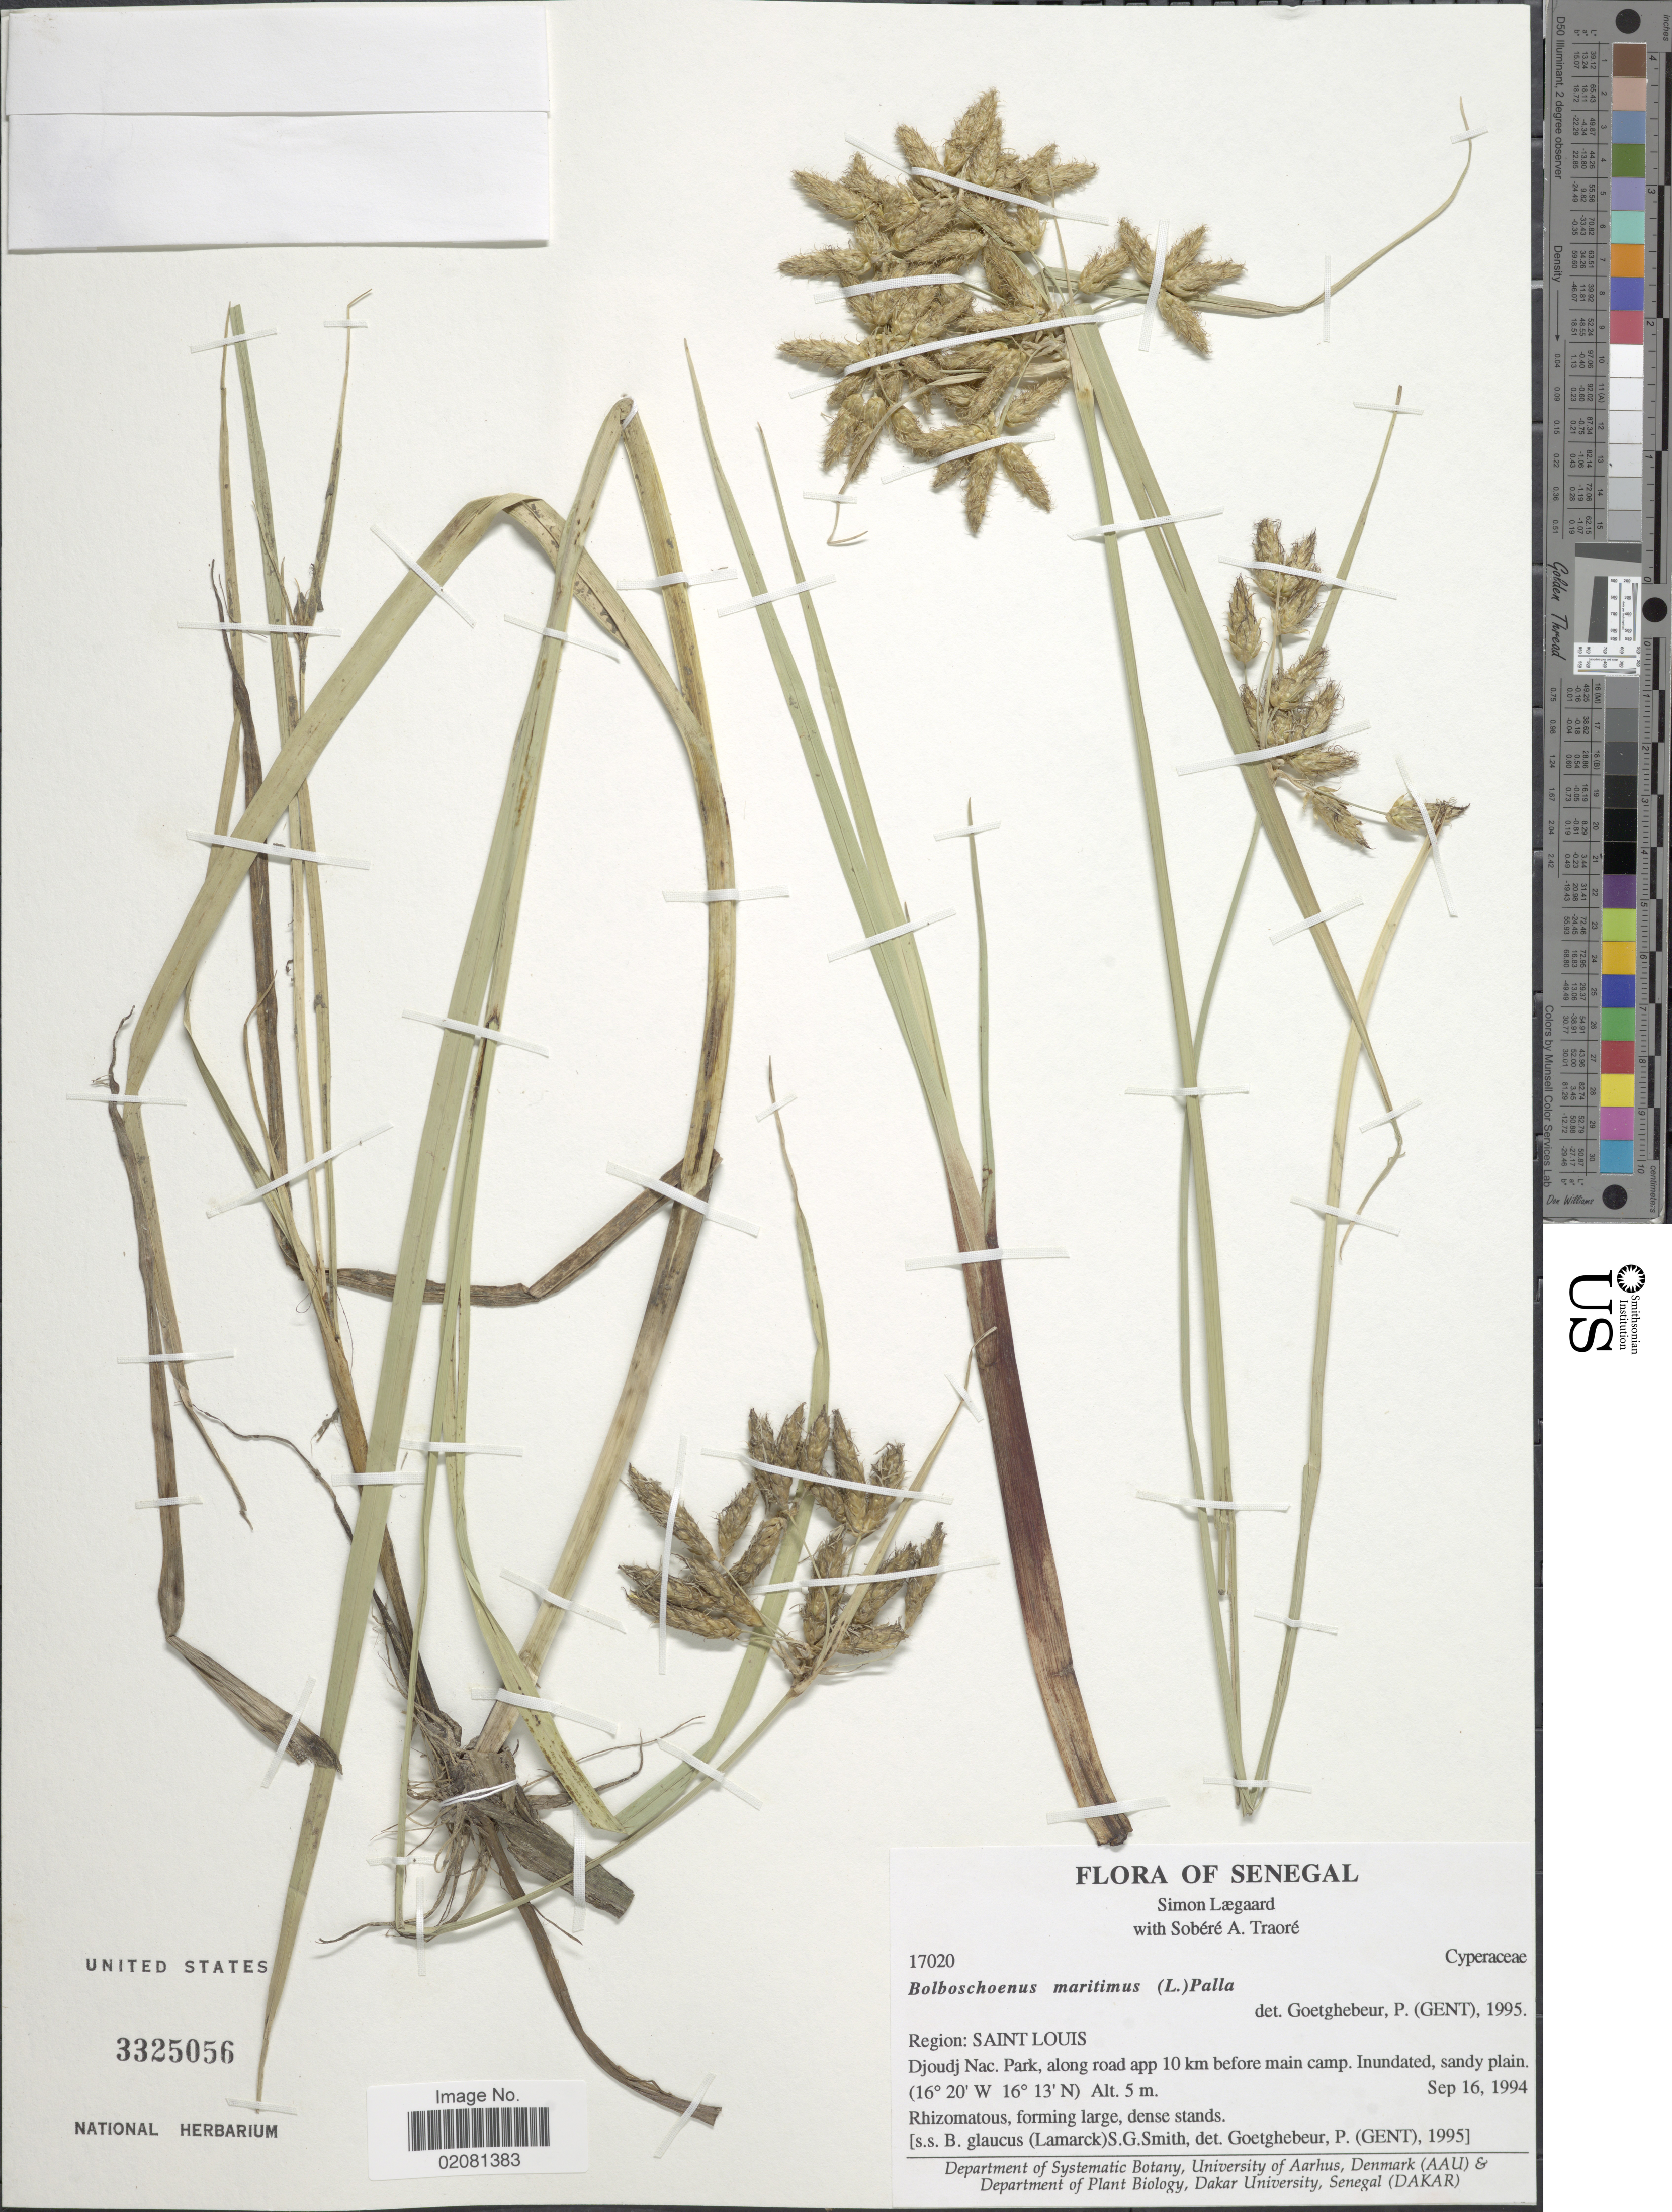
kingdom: Plantae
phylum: Tracheophyta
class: Liliopsida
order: Poales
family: Cyperaceae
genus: Bolboschoenus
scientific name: Bolboschoenus glaucus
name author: (Lam.) S.G. Sm.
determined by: Strong, Mark T., (BOT), Smithsonian Institution - National Museum of Natural History (UNITED STATES)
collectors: S. Lægaard & S. Traore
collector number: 17020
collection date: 1994-09-16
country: Senegal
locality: Region: Saint Louis. Djoudj Nac. Park, along road app 10 km before main camp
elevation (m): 5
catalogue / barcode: US 3325056